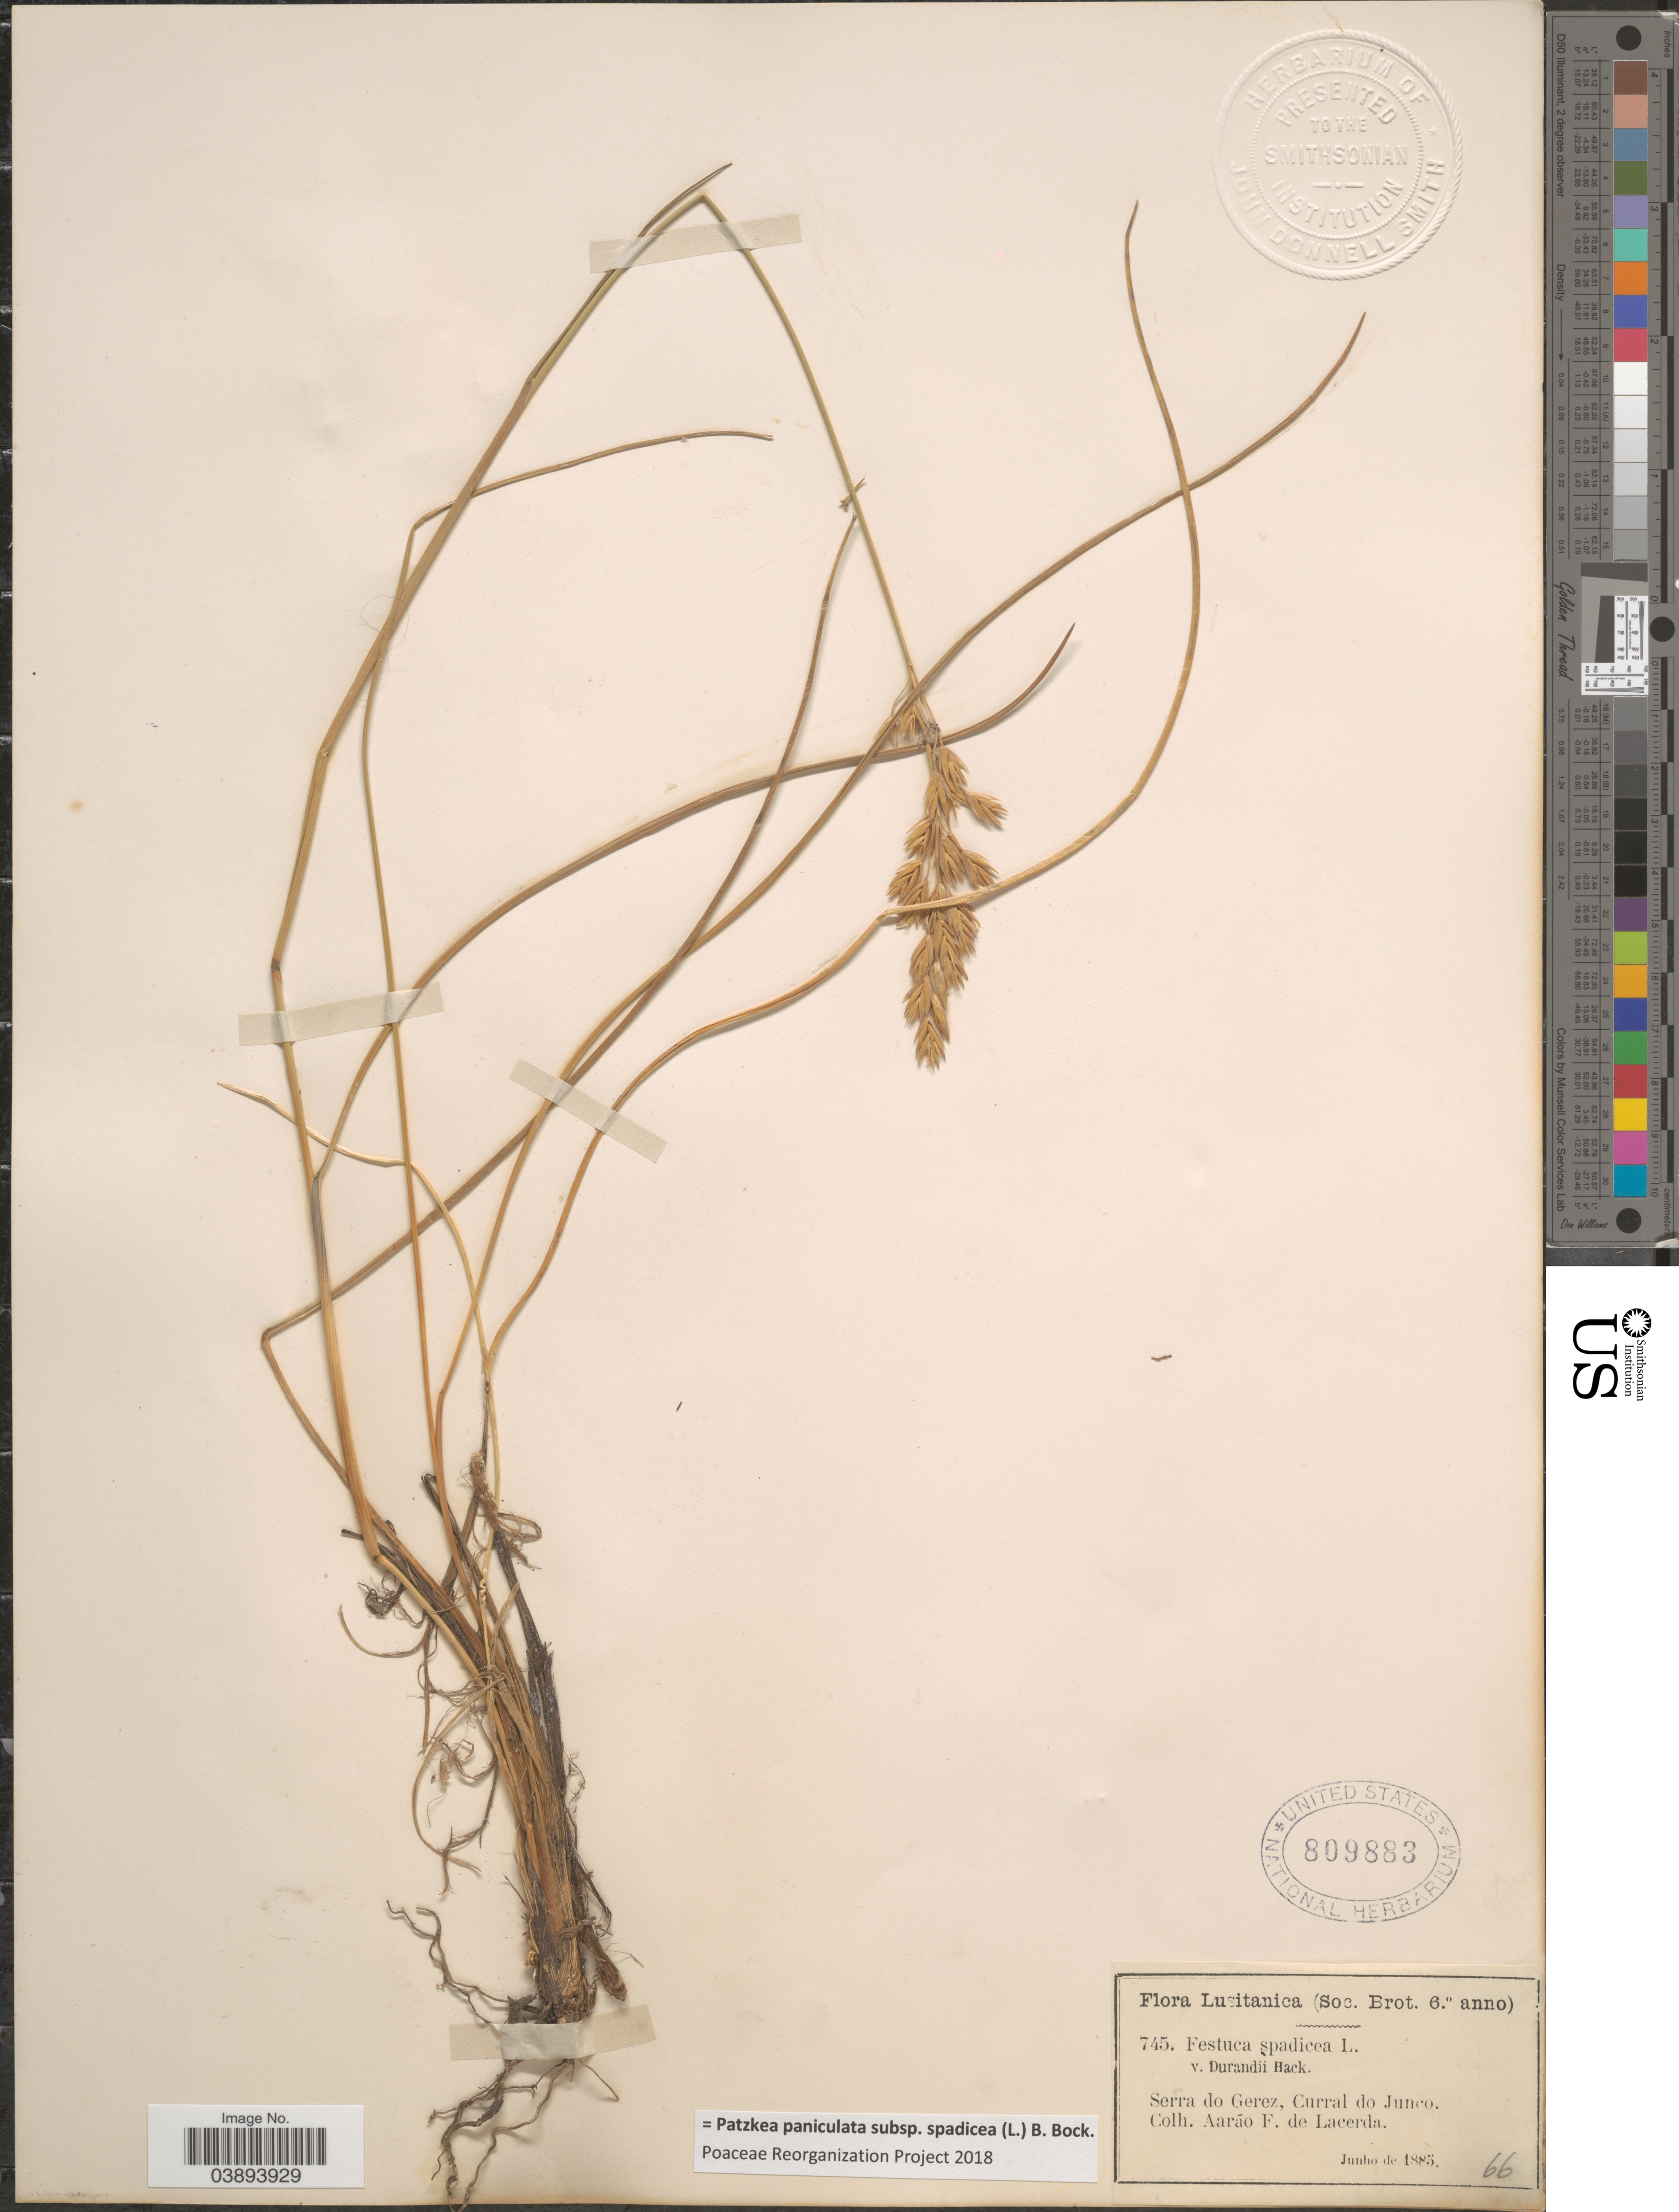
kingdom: Plantae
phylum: Tracheophyta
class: Liliopsida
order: Poales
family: Poaceae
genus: Patzkea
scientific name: Patzkea paniculata subsp. spadicea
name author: (L.) G. H. Loos & B. Bock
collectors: A. F. de Lacerda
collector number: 745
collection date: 1885-06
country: Portugal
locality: Lusitanica. Serra do Gerez, Curral do Junco.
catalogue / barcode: US 809883